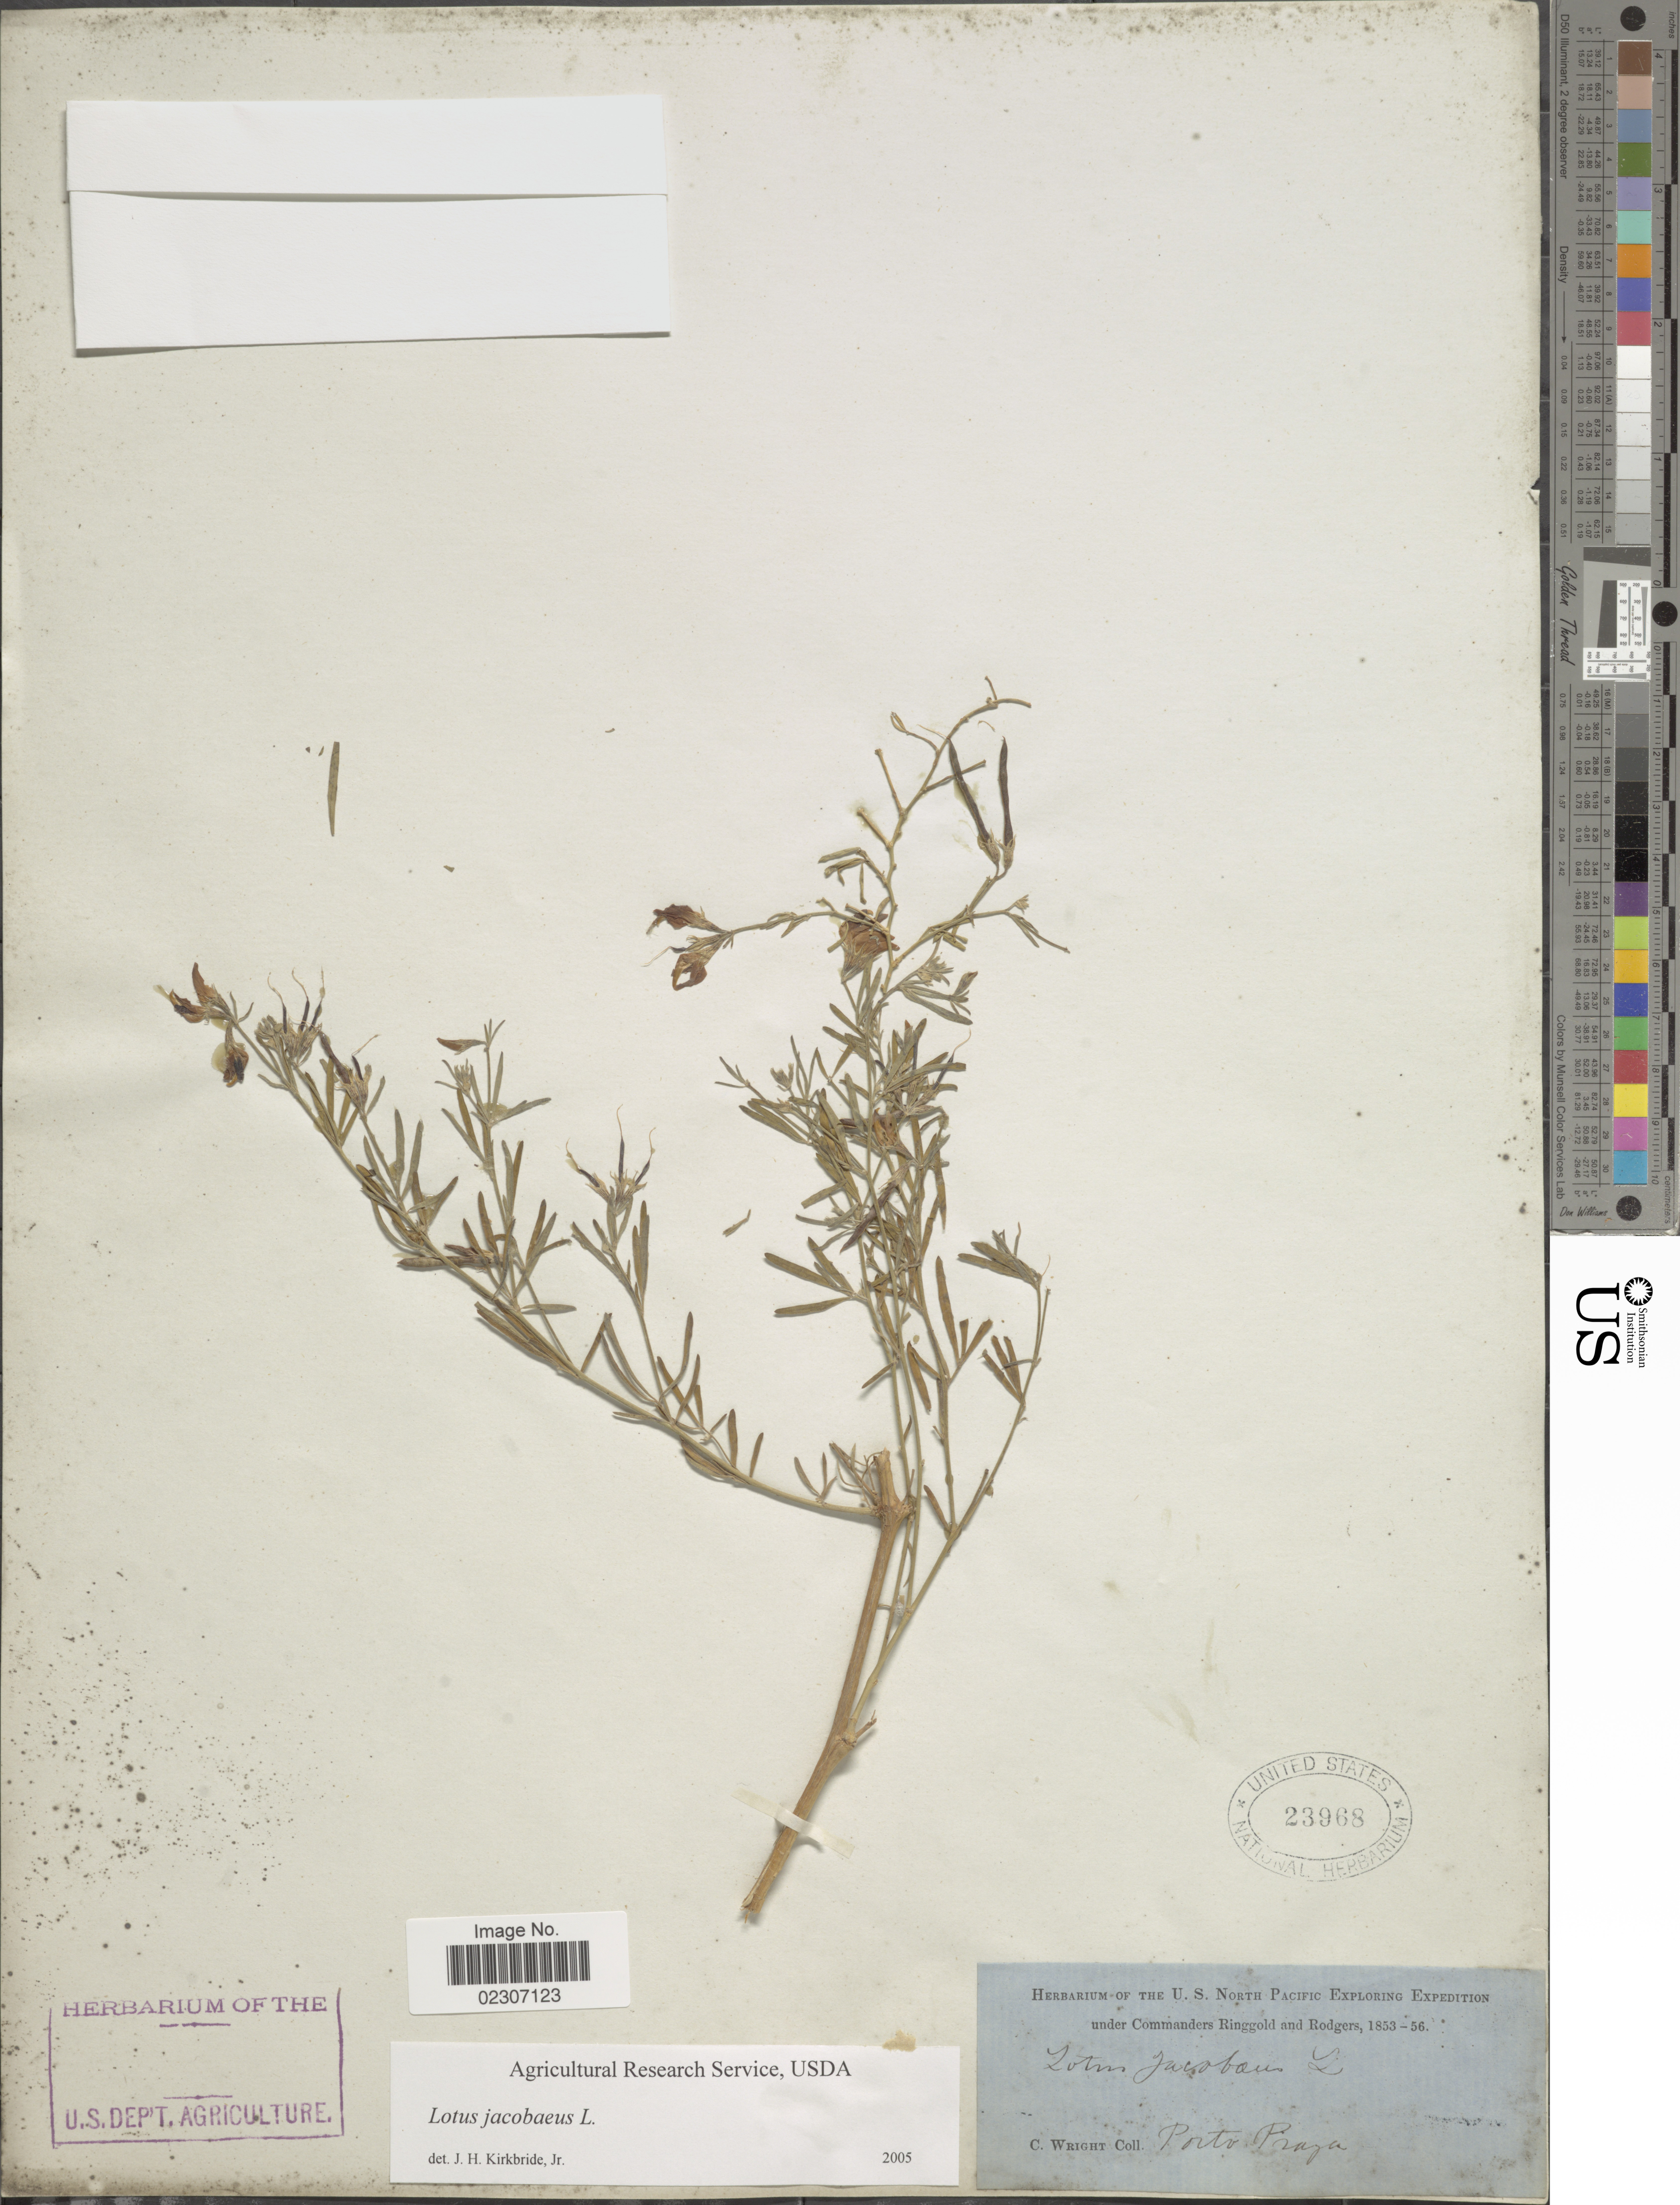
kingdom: Plantae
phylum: Tracheophyta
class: Magnoliopsida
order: Fabales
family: Fabaceae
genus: Lotus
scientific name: Lotus jacobaeus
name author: L.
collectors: C. Wright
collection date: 1853/1856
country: South Africa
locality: Porto Praya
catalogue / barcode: US 23968